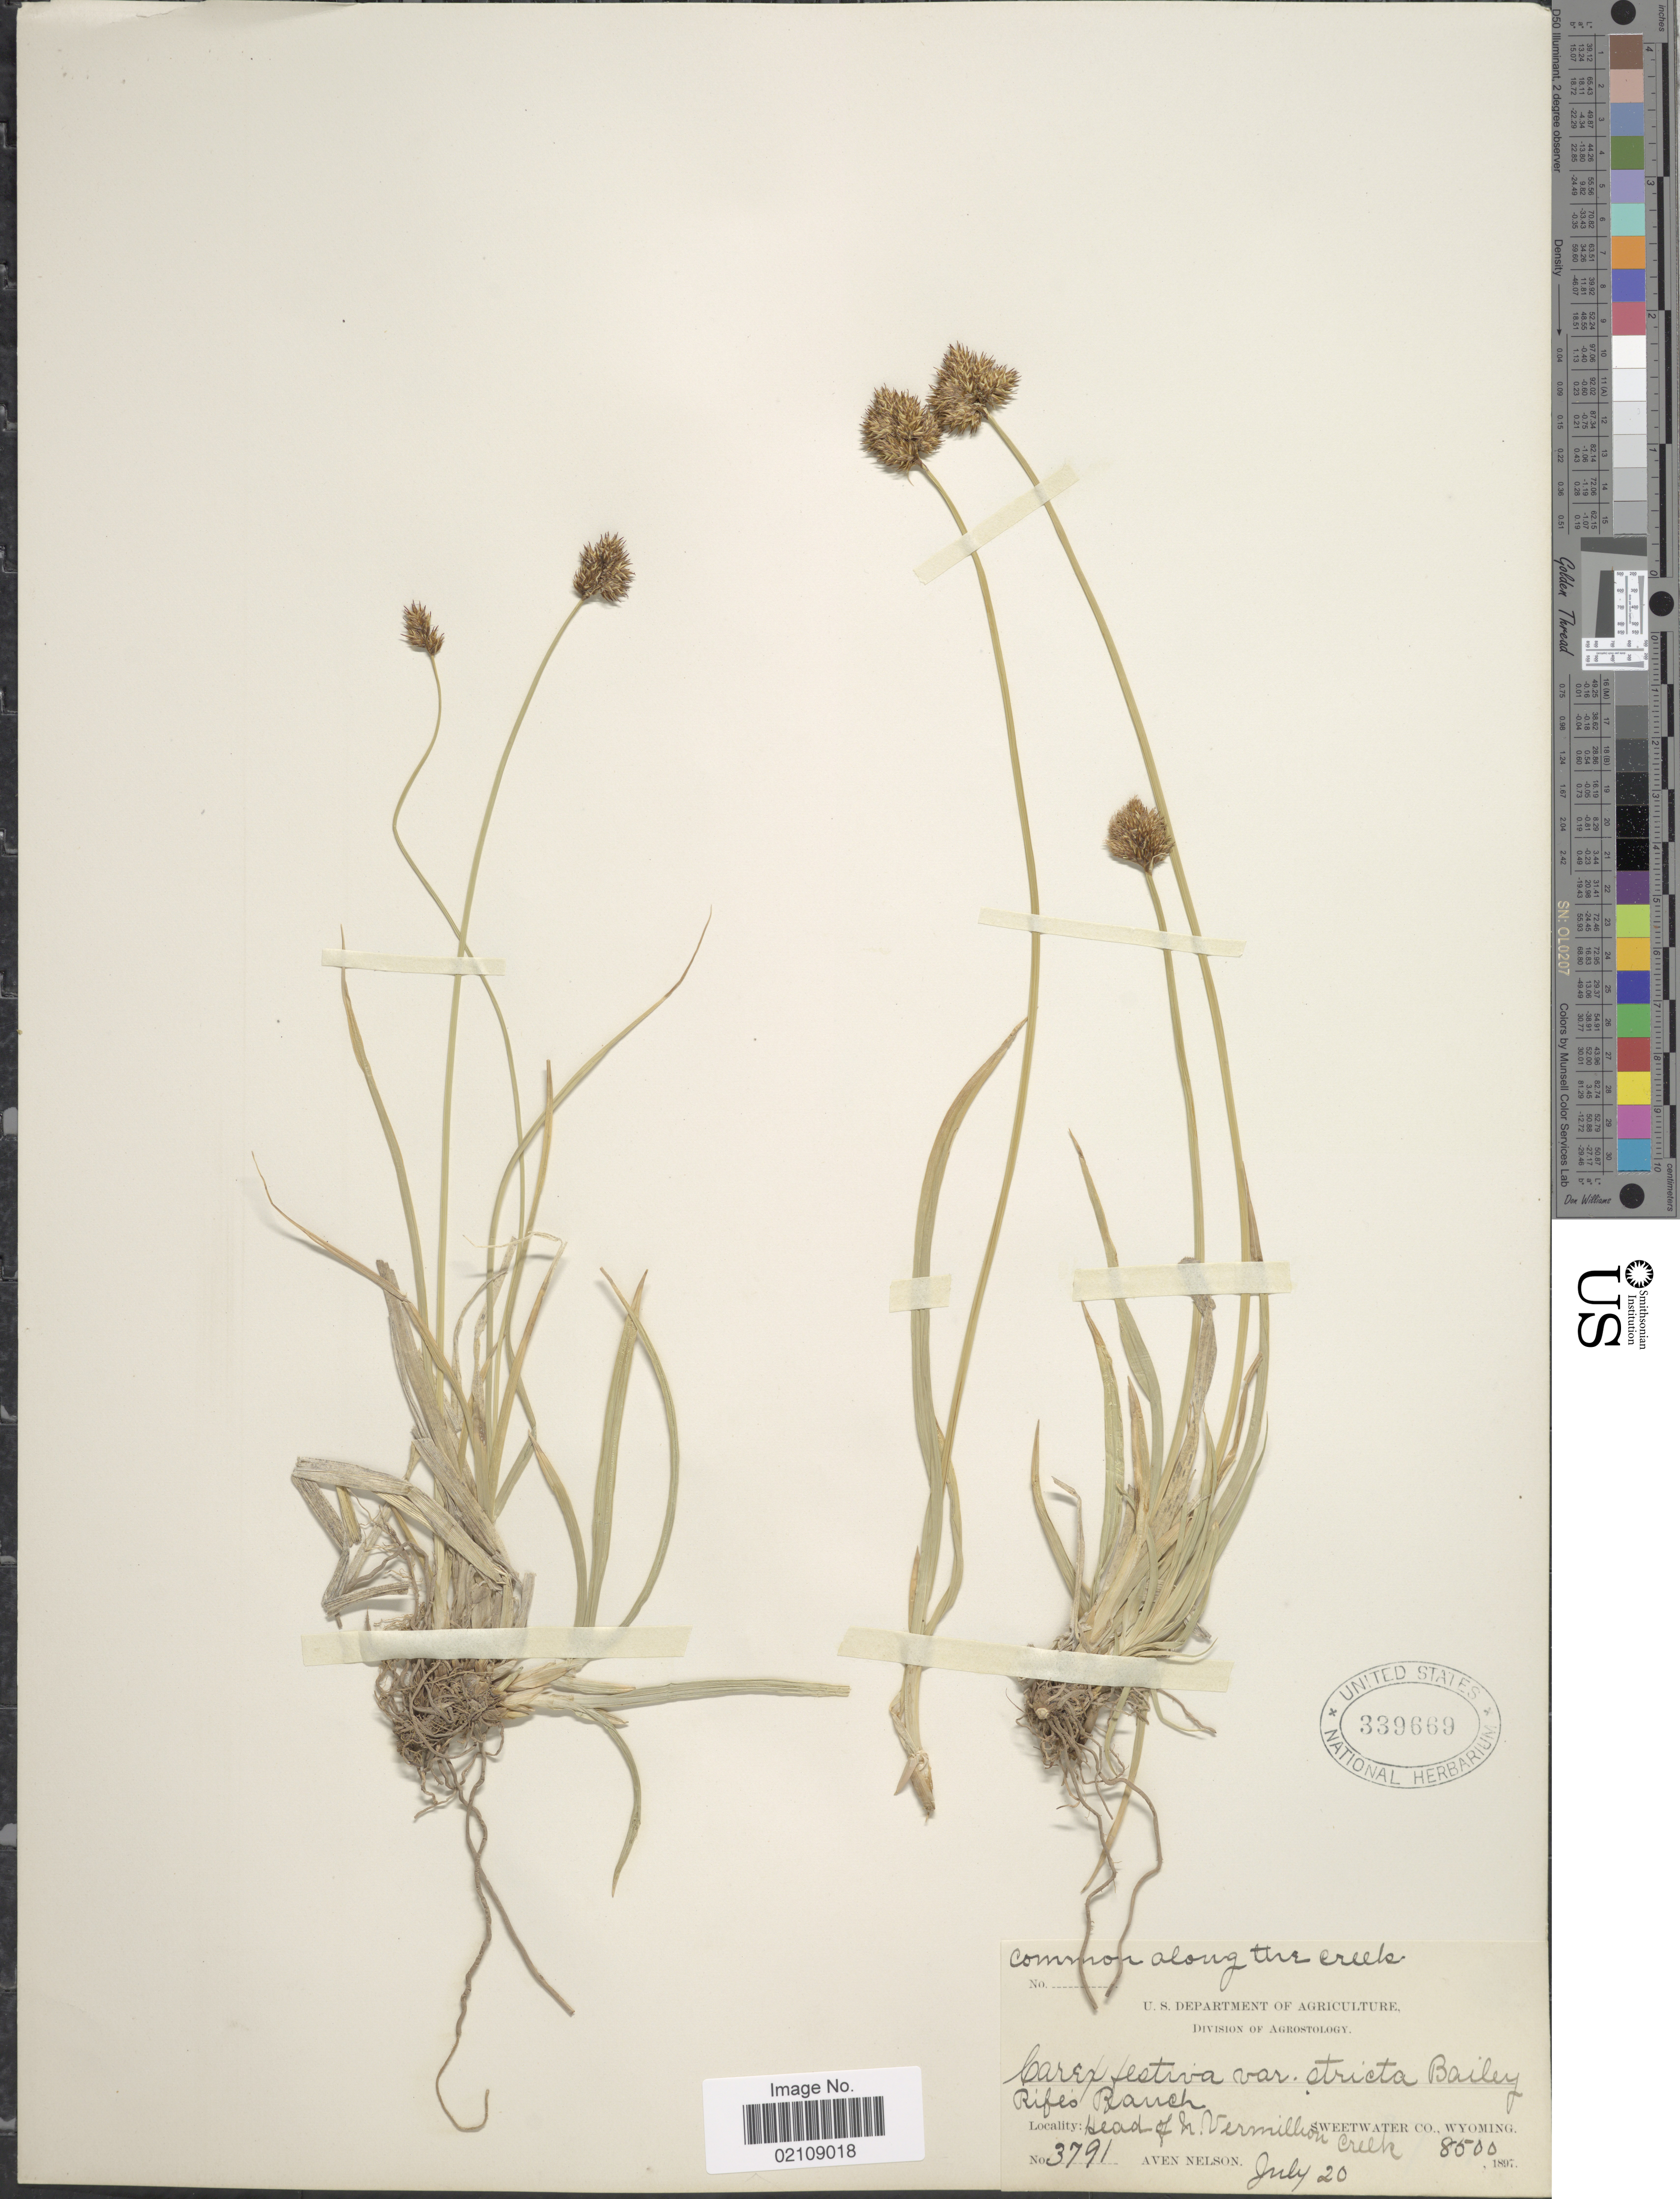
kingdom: Plantae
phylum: Tracheophyta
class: Liliopsida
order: Poales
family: Cyperaceae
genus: Carex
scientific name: Carex festiva var. stricta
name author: L.H. Bailey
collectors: A. Nelson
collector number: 3791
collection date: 1897-07-20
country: United States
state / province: Wyoming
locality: Head of n. Vermillion Creek, Sweetwater Co.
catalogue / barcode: US 339669